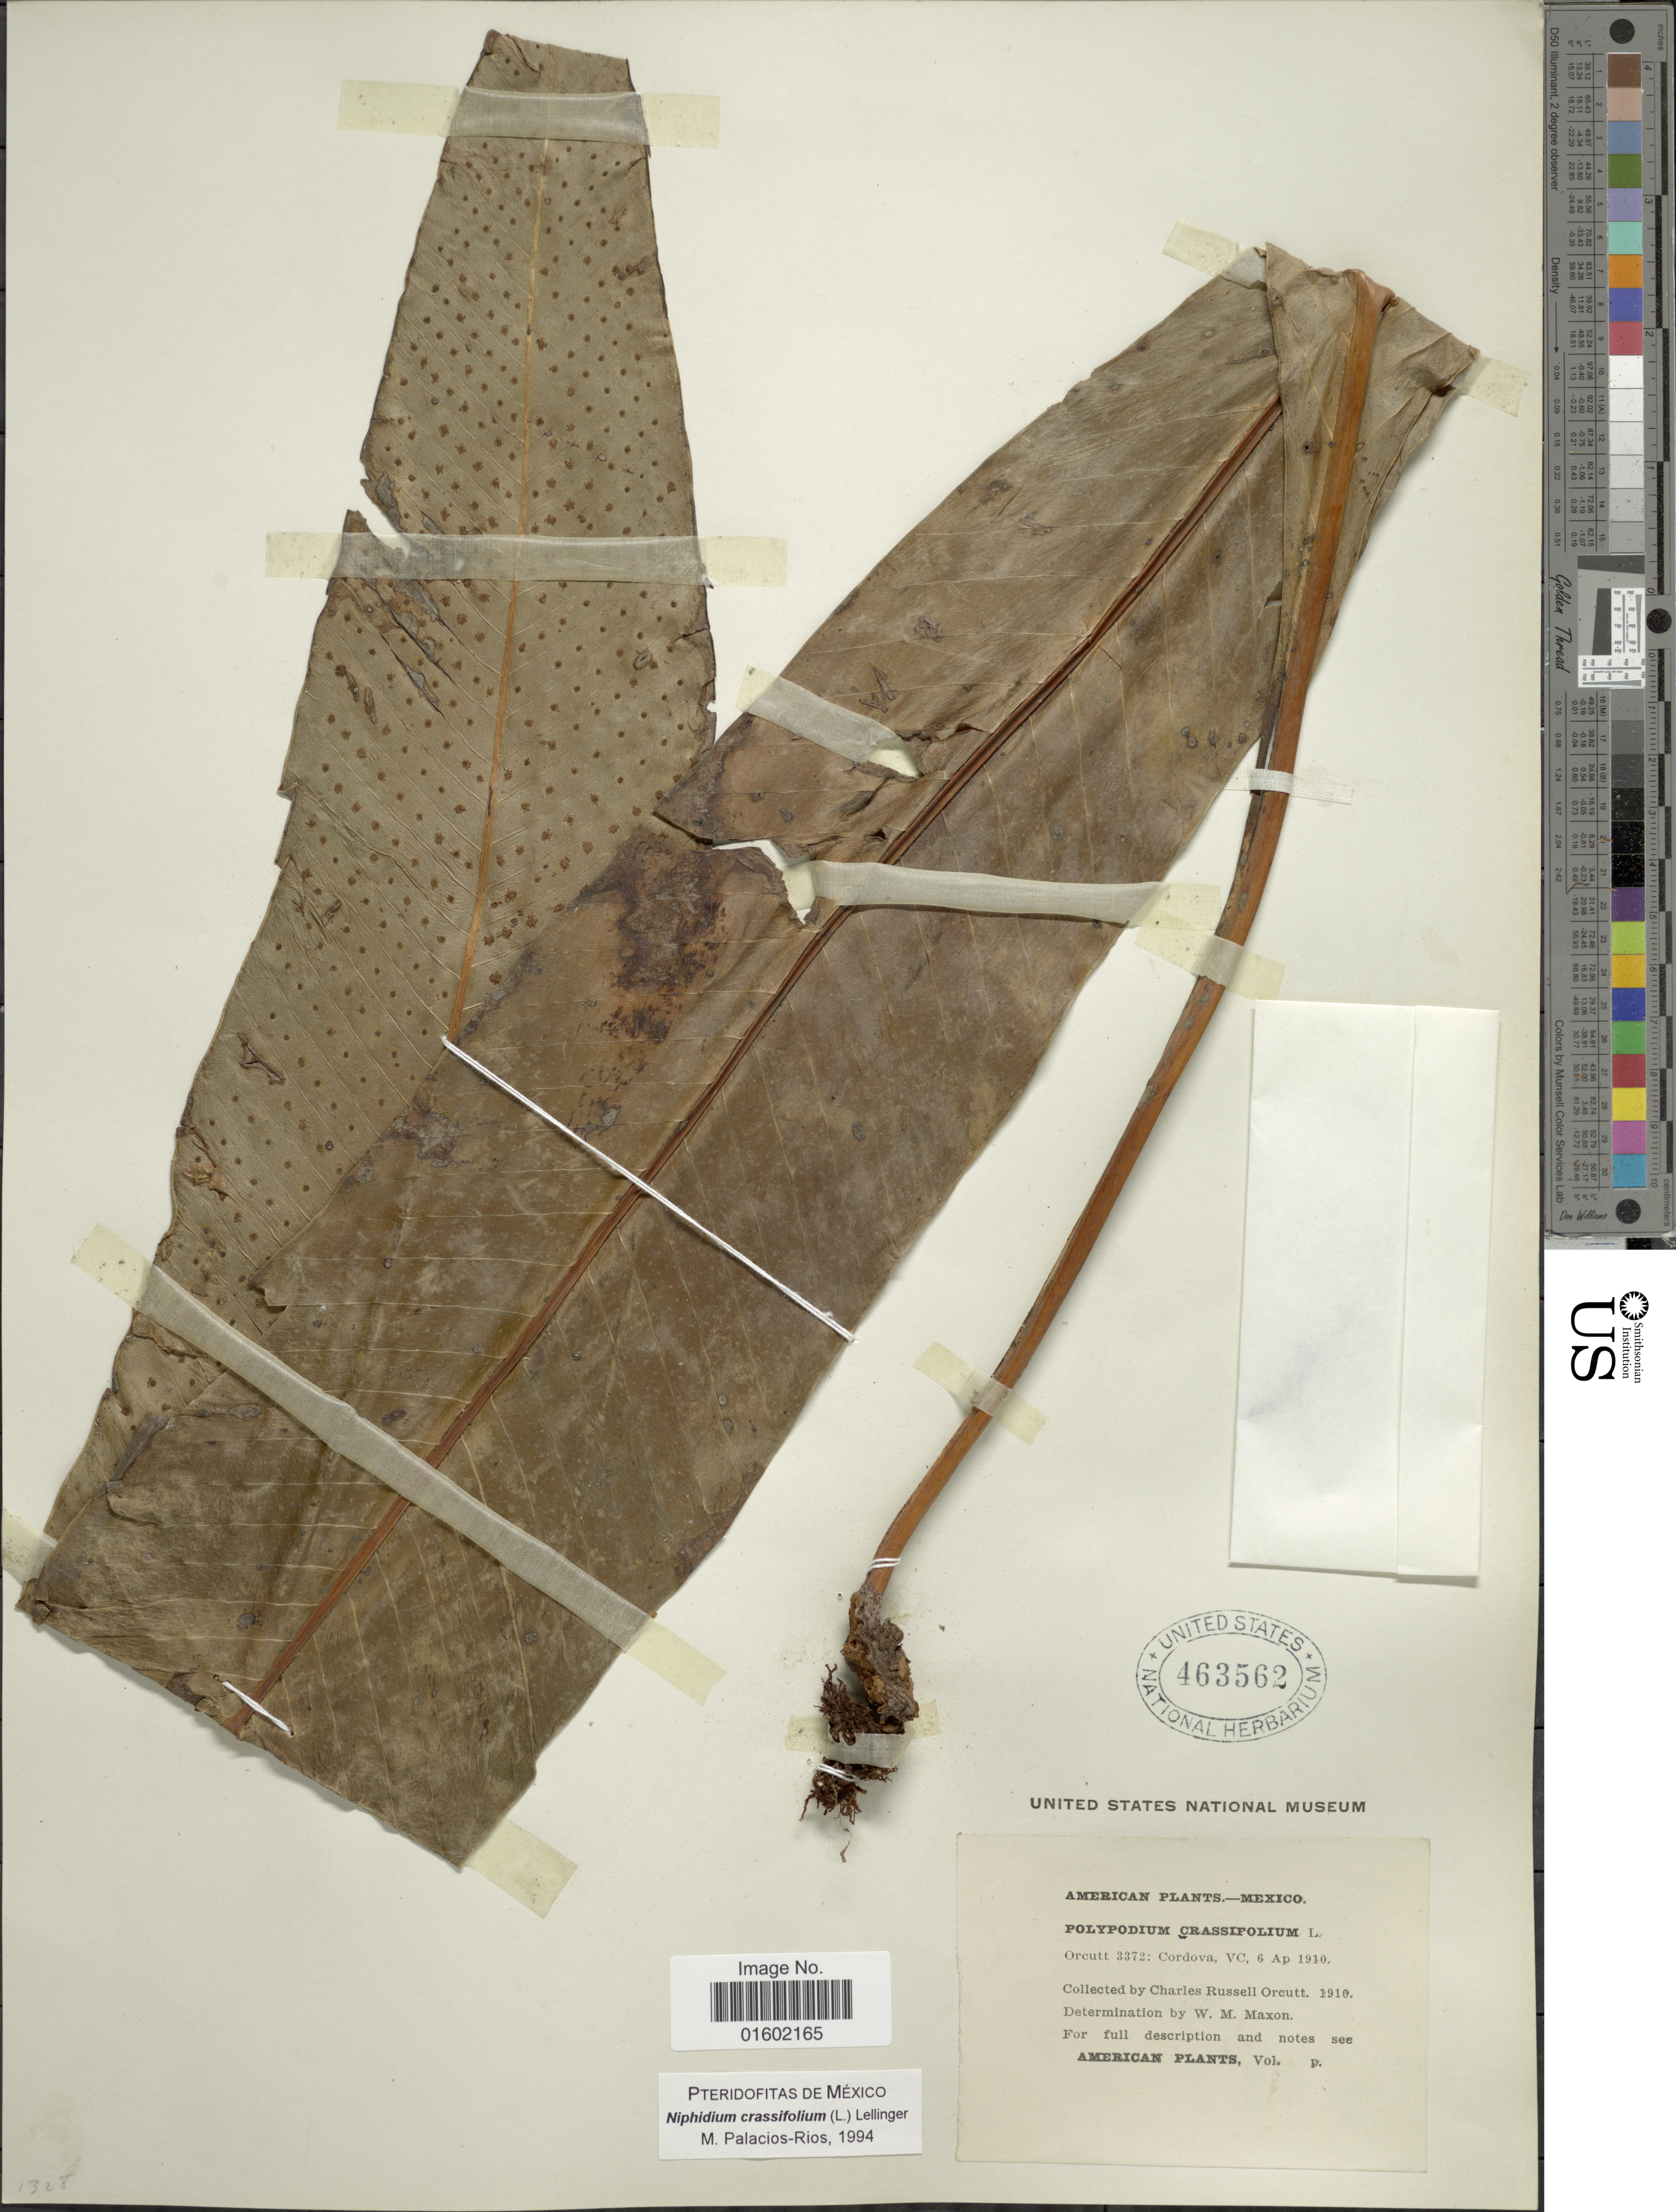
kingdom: Plantae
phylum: Tracheophyta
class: Polypodiopsida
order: Polypodiales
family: Polypodiaceae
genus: Niphidium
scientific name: Niphidium crassifolium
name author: (L.) Lellinger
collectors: C. R. Orcutt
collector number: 3372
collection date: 1910-04-06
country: Mexico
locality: Cordova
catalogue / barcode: US 463562